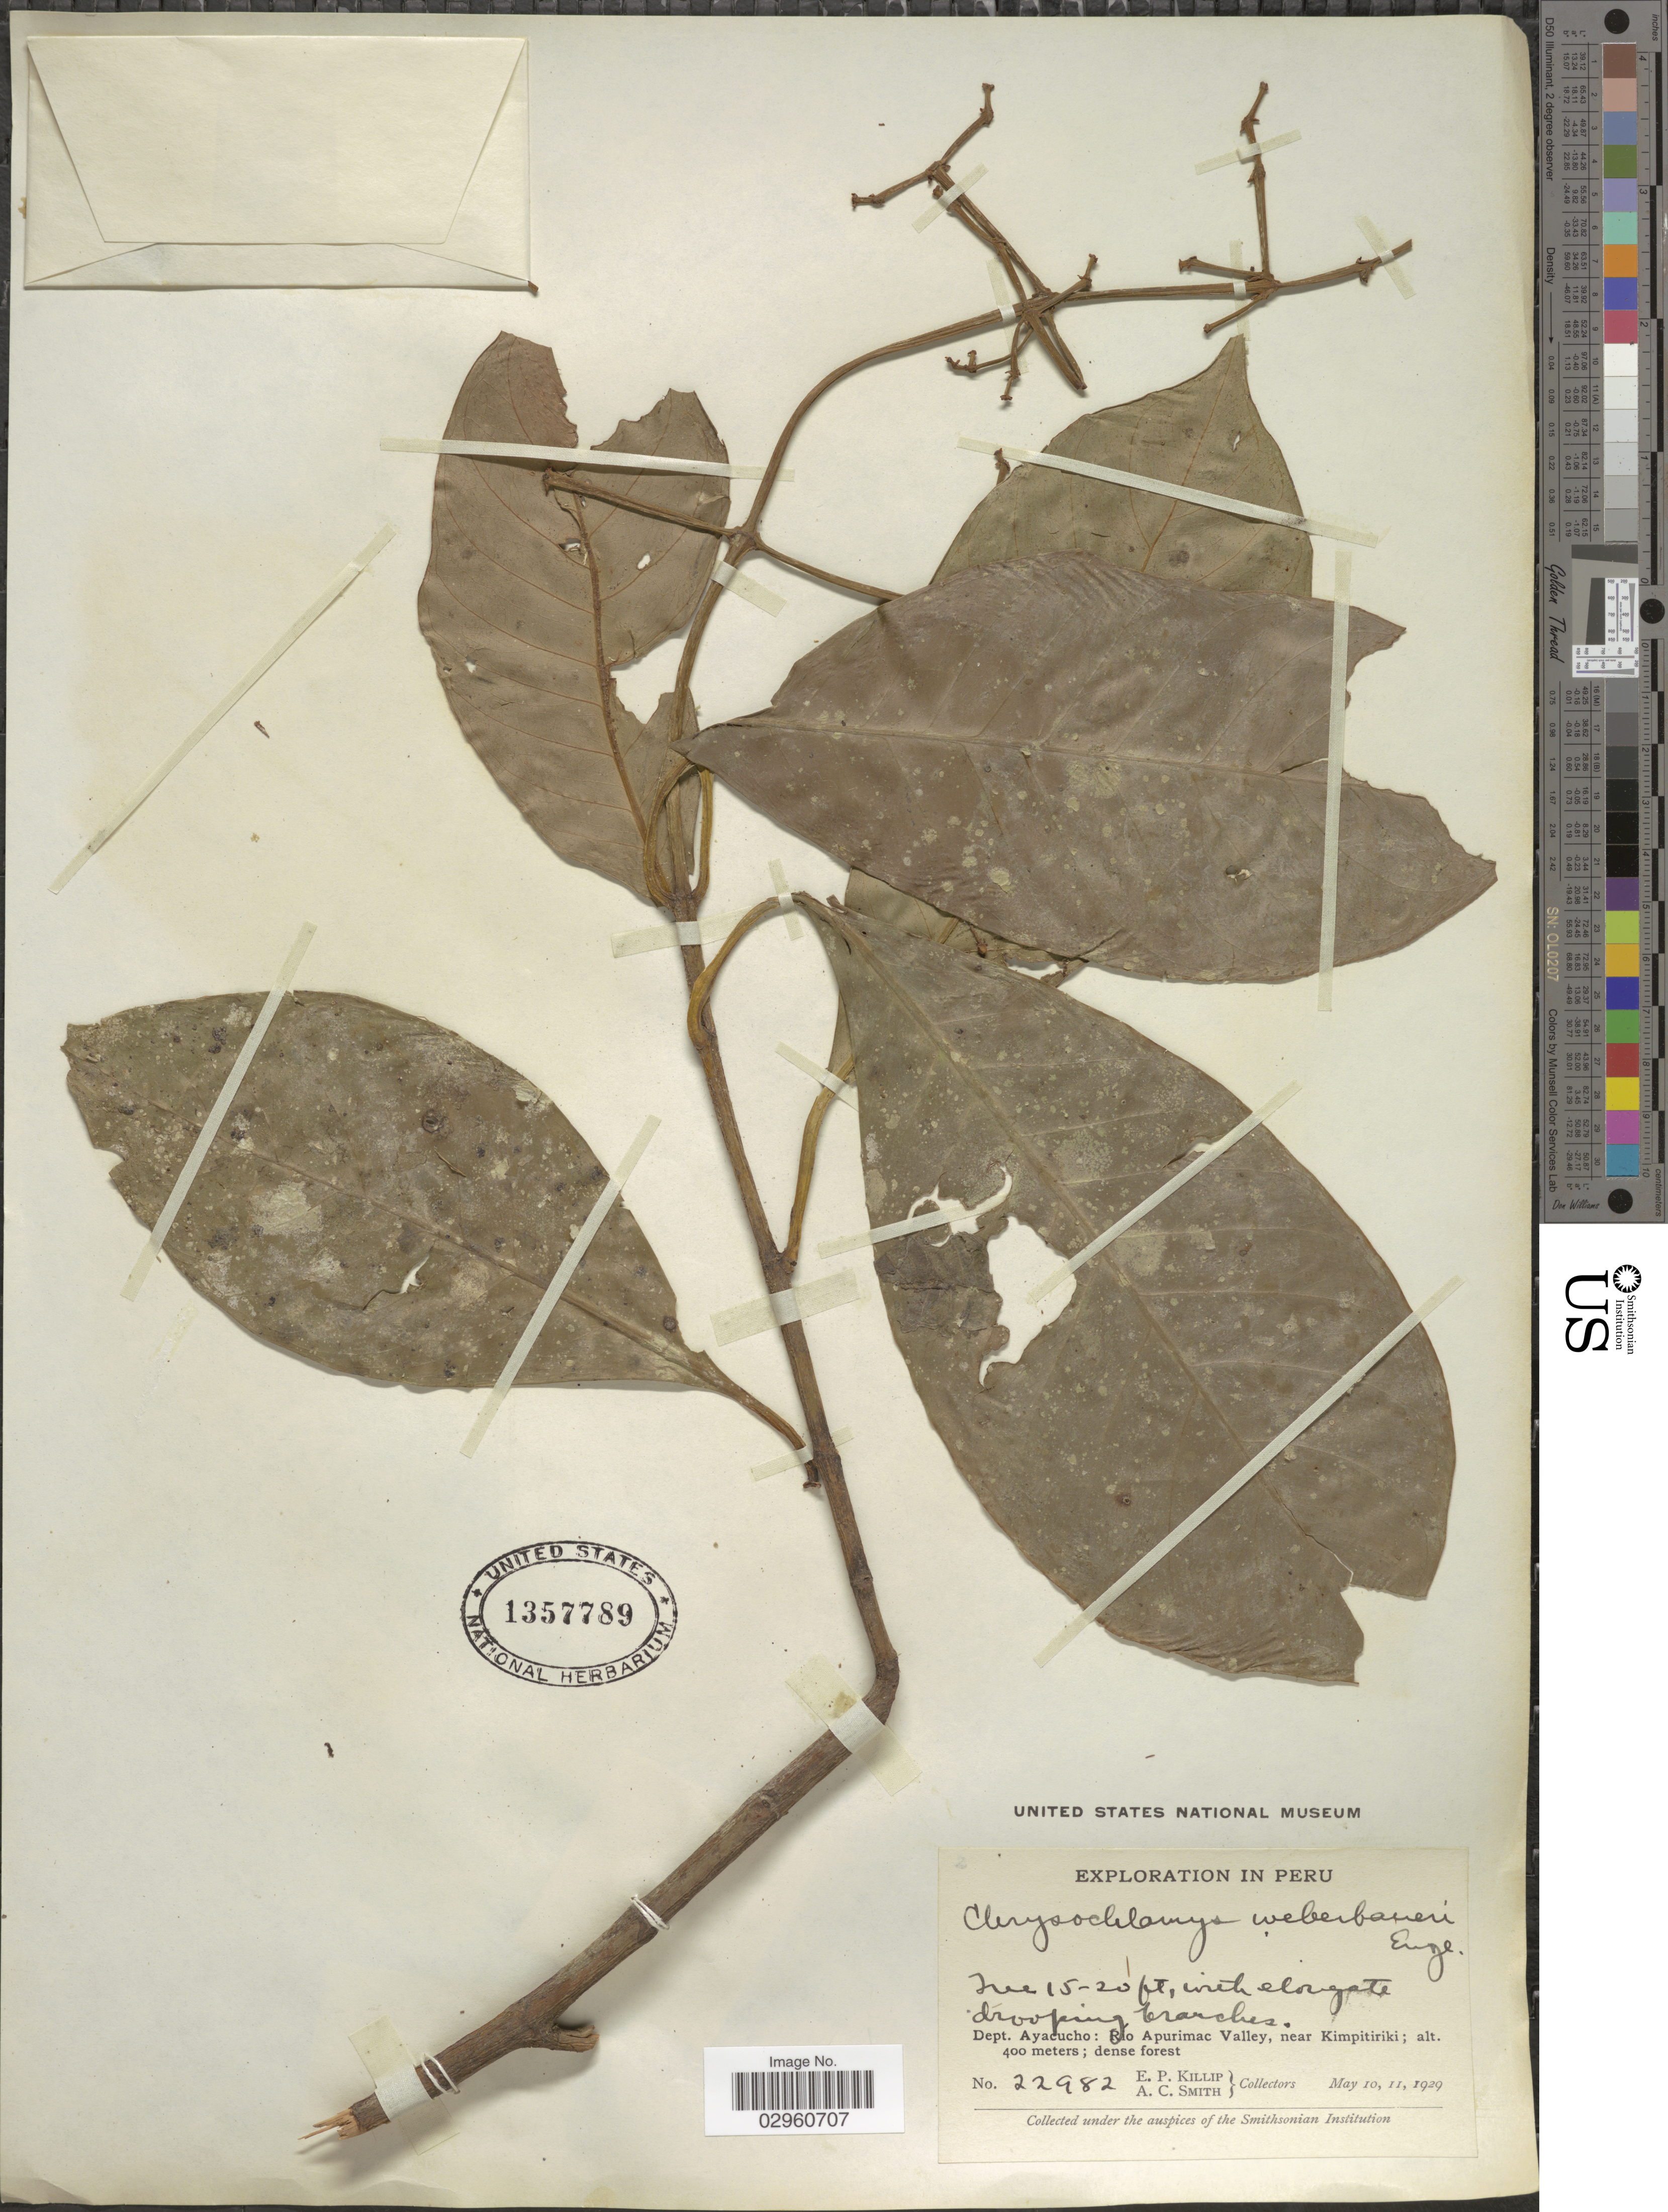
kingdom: Plantae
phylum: Tracheophyta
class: Magnoliopsida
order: Malpighiales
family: Clusiaceae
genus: Chrysochlamys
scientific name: Chrysochlamys weberbaueri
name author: Engl.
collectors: E. P. Killip & A. C. Smith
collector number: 22982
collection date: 1929-05-10/1929-05-11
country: Peru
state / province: Ayacucho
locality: Dept. Ayacucho: Río Apurimac Valley, near Kimpitiriki.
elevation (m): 400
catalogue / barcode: US 1357789